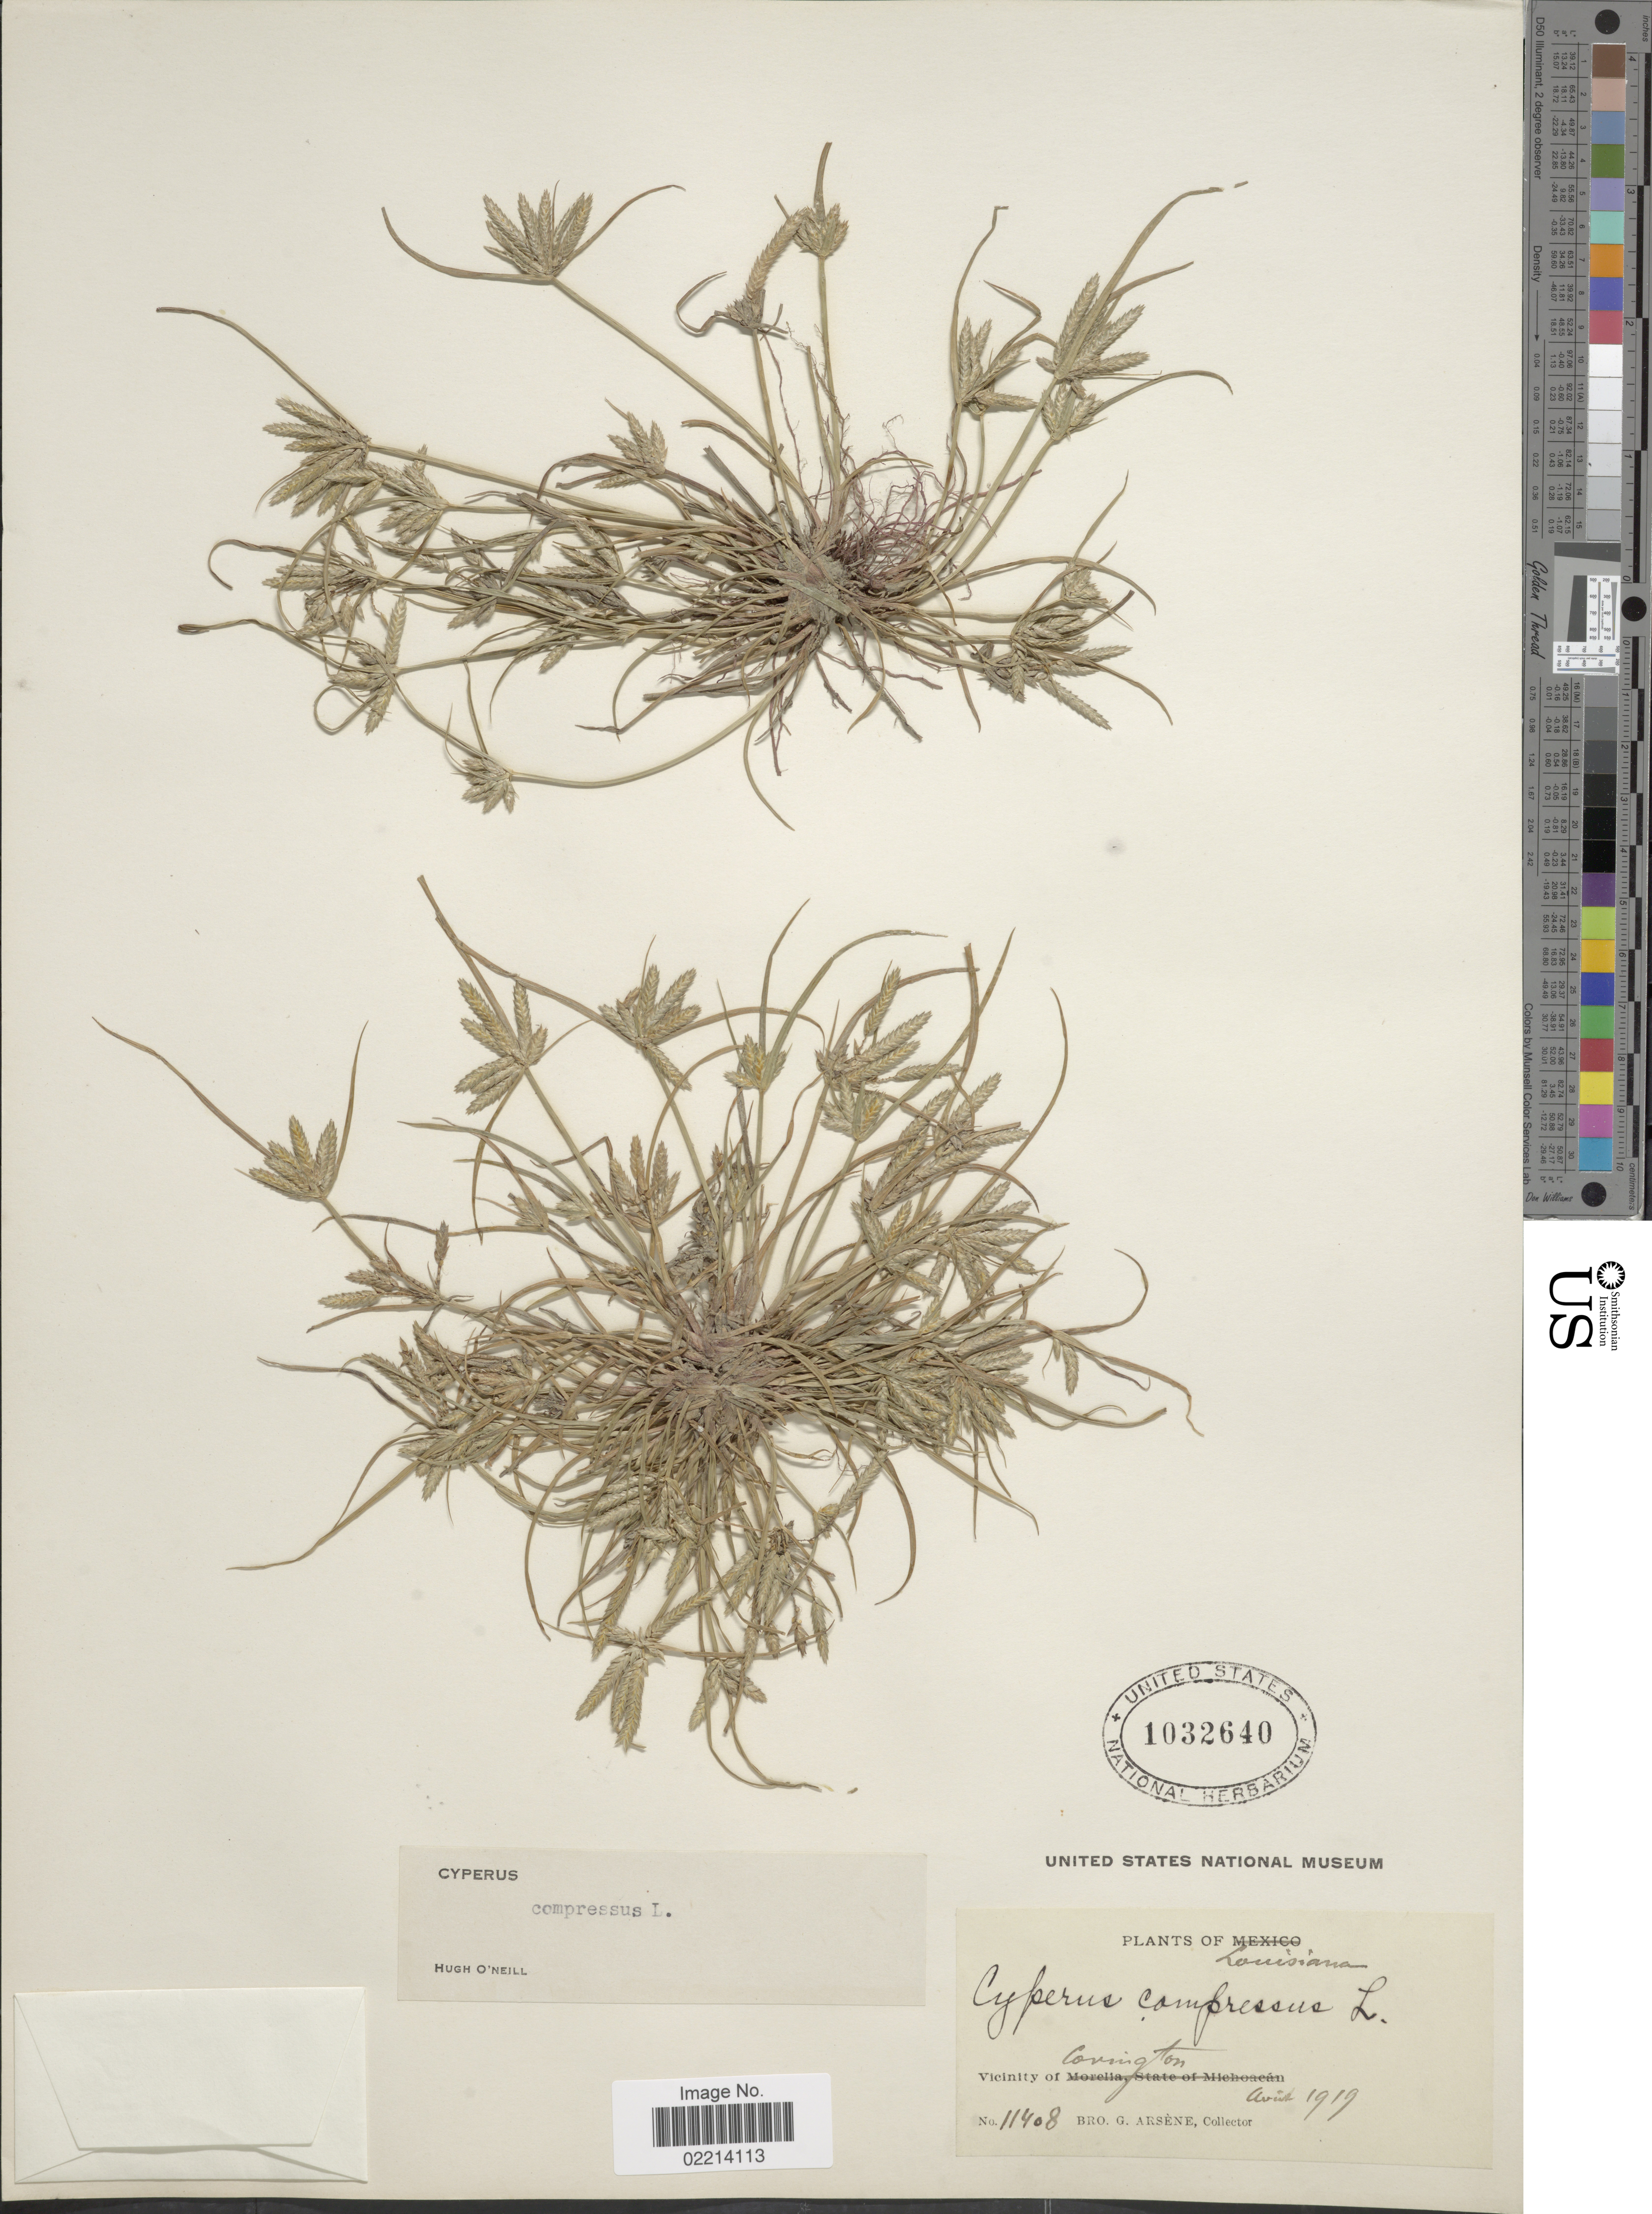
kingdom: Plantae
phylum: Tracheophyta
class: Liliopsida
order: Poales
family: Cyperaceae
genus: Cyperus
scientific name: Cyperus compressus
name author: L.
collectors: Bro. G. Arsène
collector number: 11408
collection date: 1919-08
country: United States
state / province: Louisiana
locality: Vicinity of Covington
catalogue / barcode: US 1032640